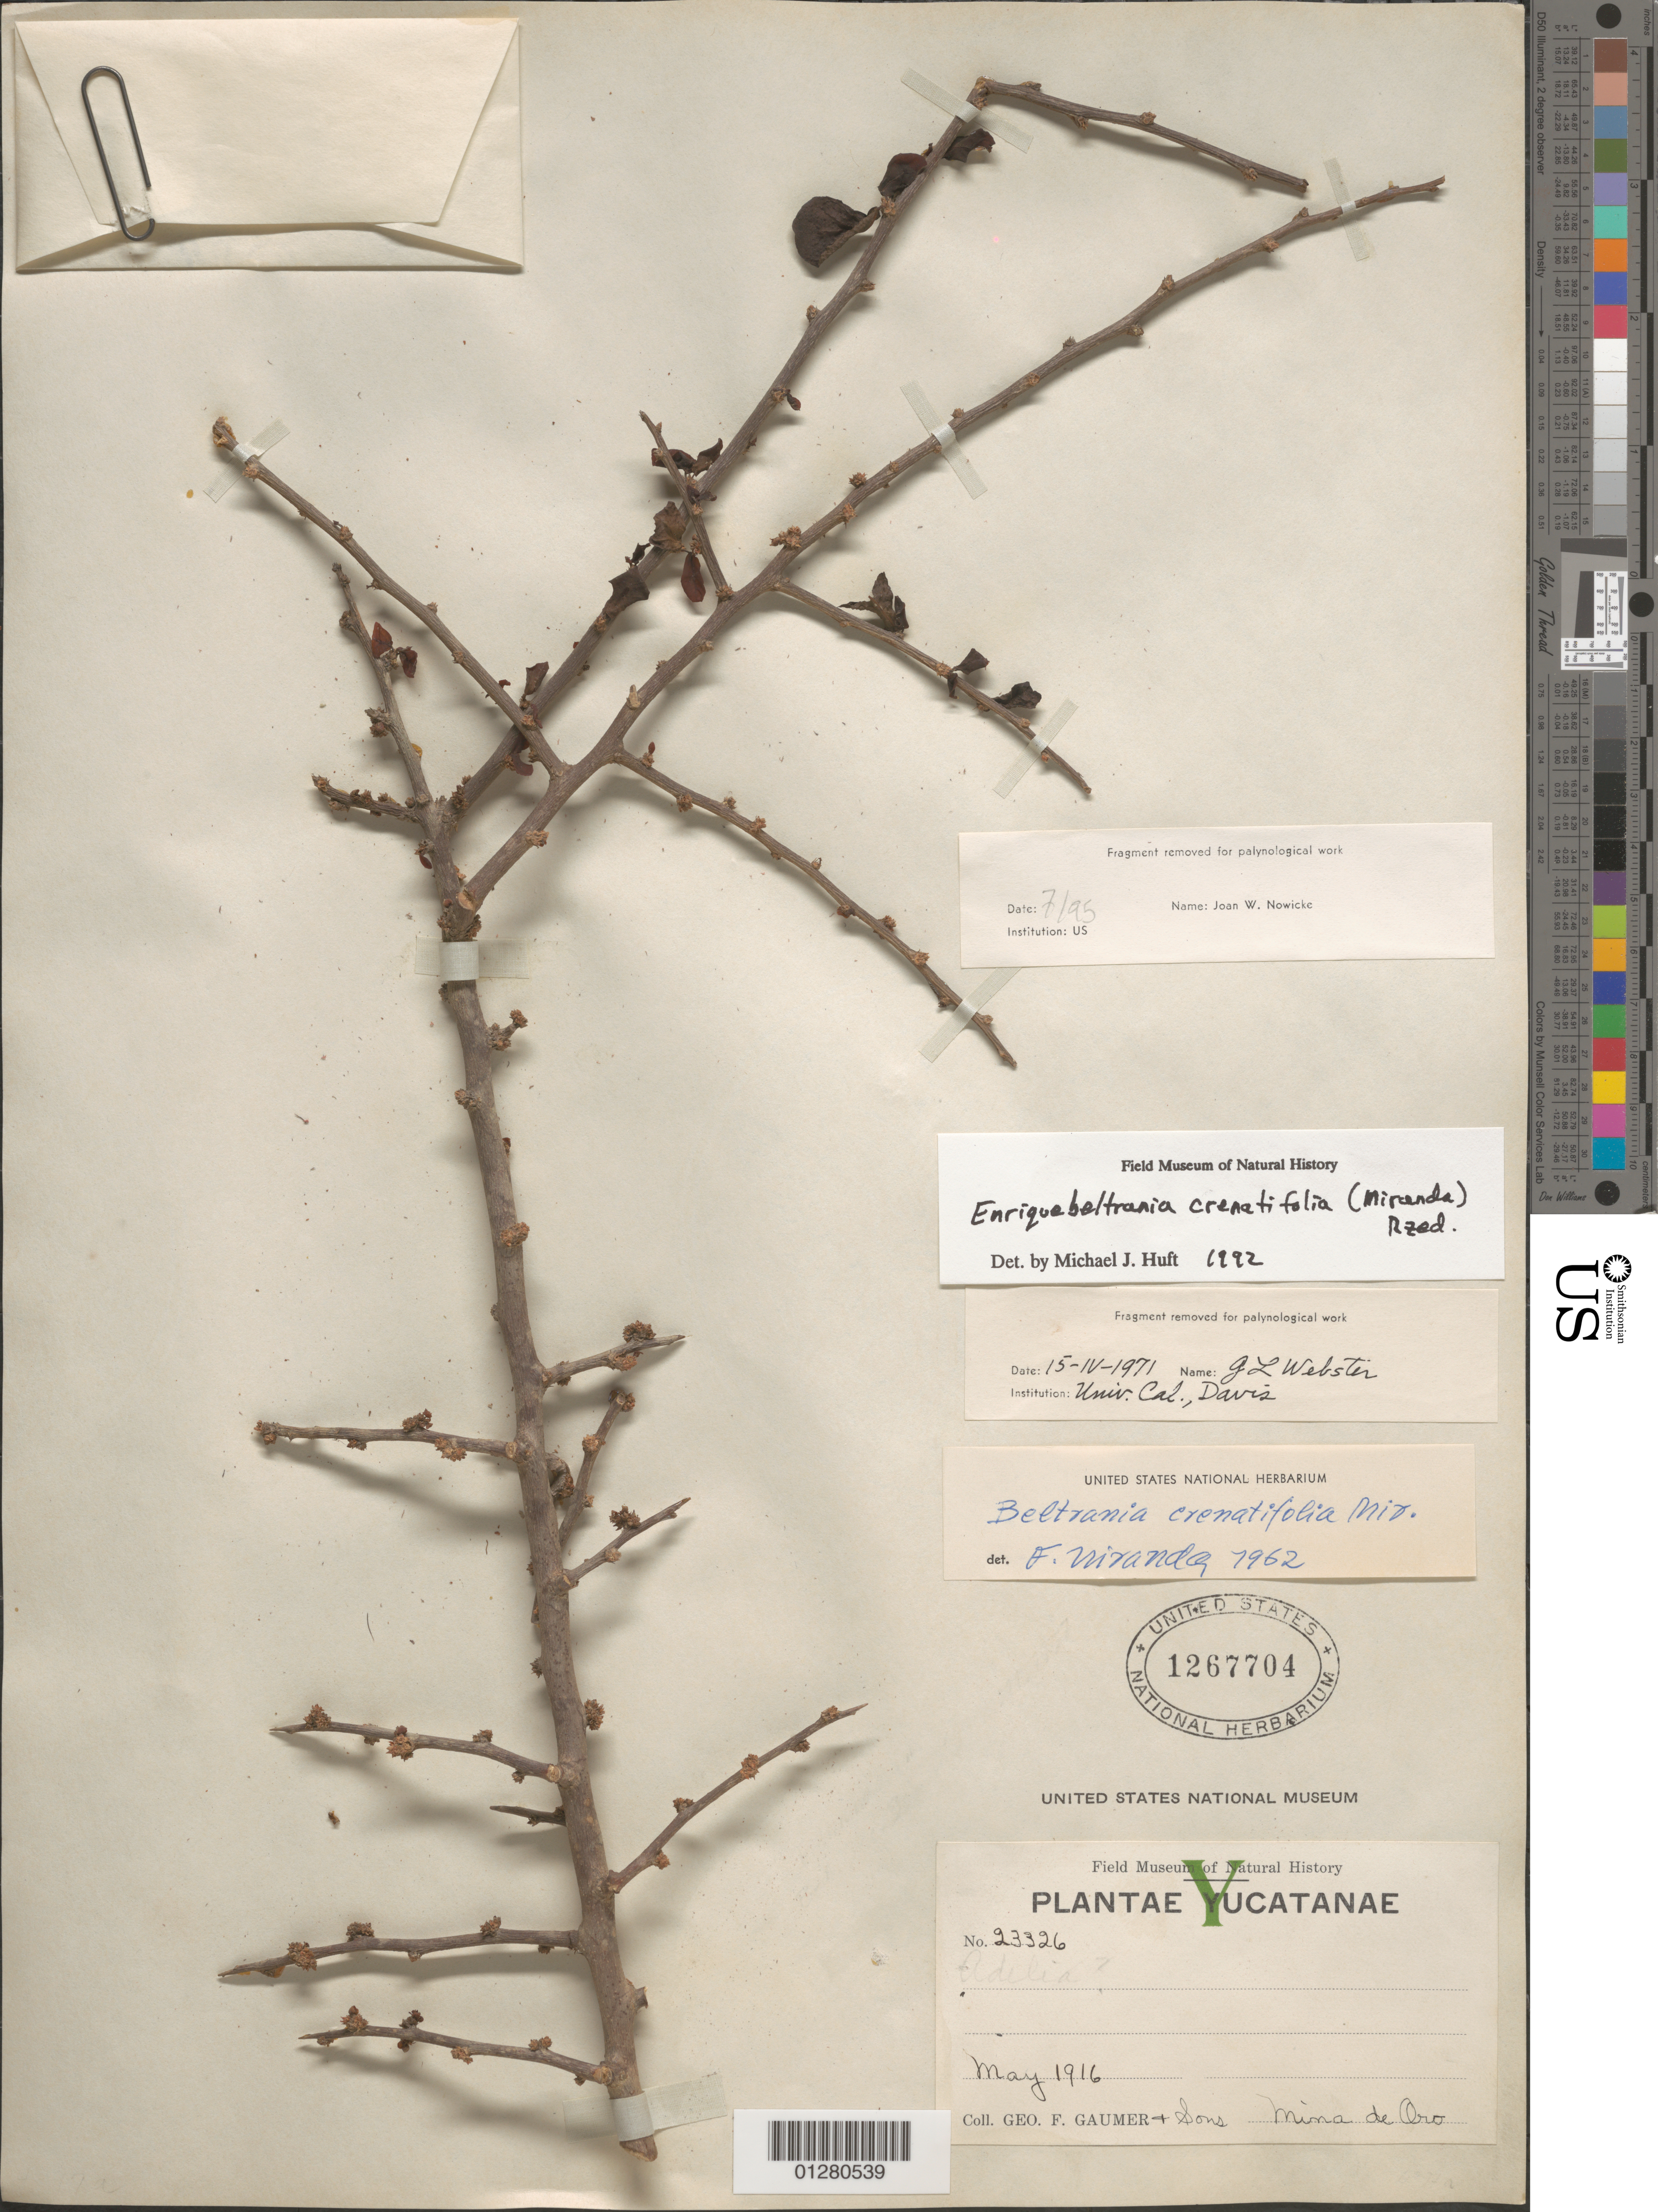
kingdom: Plantae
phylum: Tracheophyta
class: Magnoliopsida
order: Malpighiales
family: Euphorbiaceae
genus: Enriquebeltrania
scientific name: Enriquebeltrania crenatifolia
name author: (Miranda) Rzed.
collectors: G. Gaumer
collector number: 23326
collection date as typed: May 1916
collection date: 1916-05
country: Mexico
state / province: Yucatan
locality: Mina de Oro.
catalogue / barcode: US 1267704